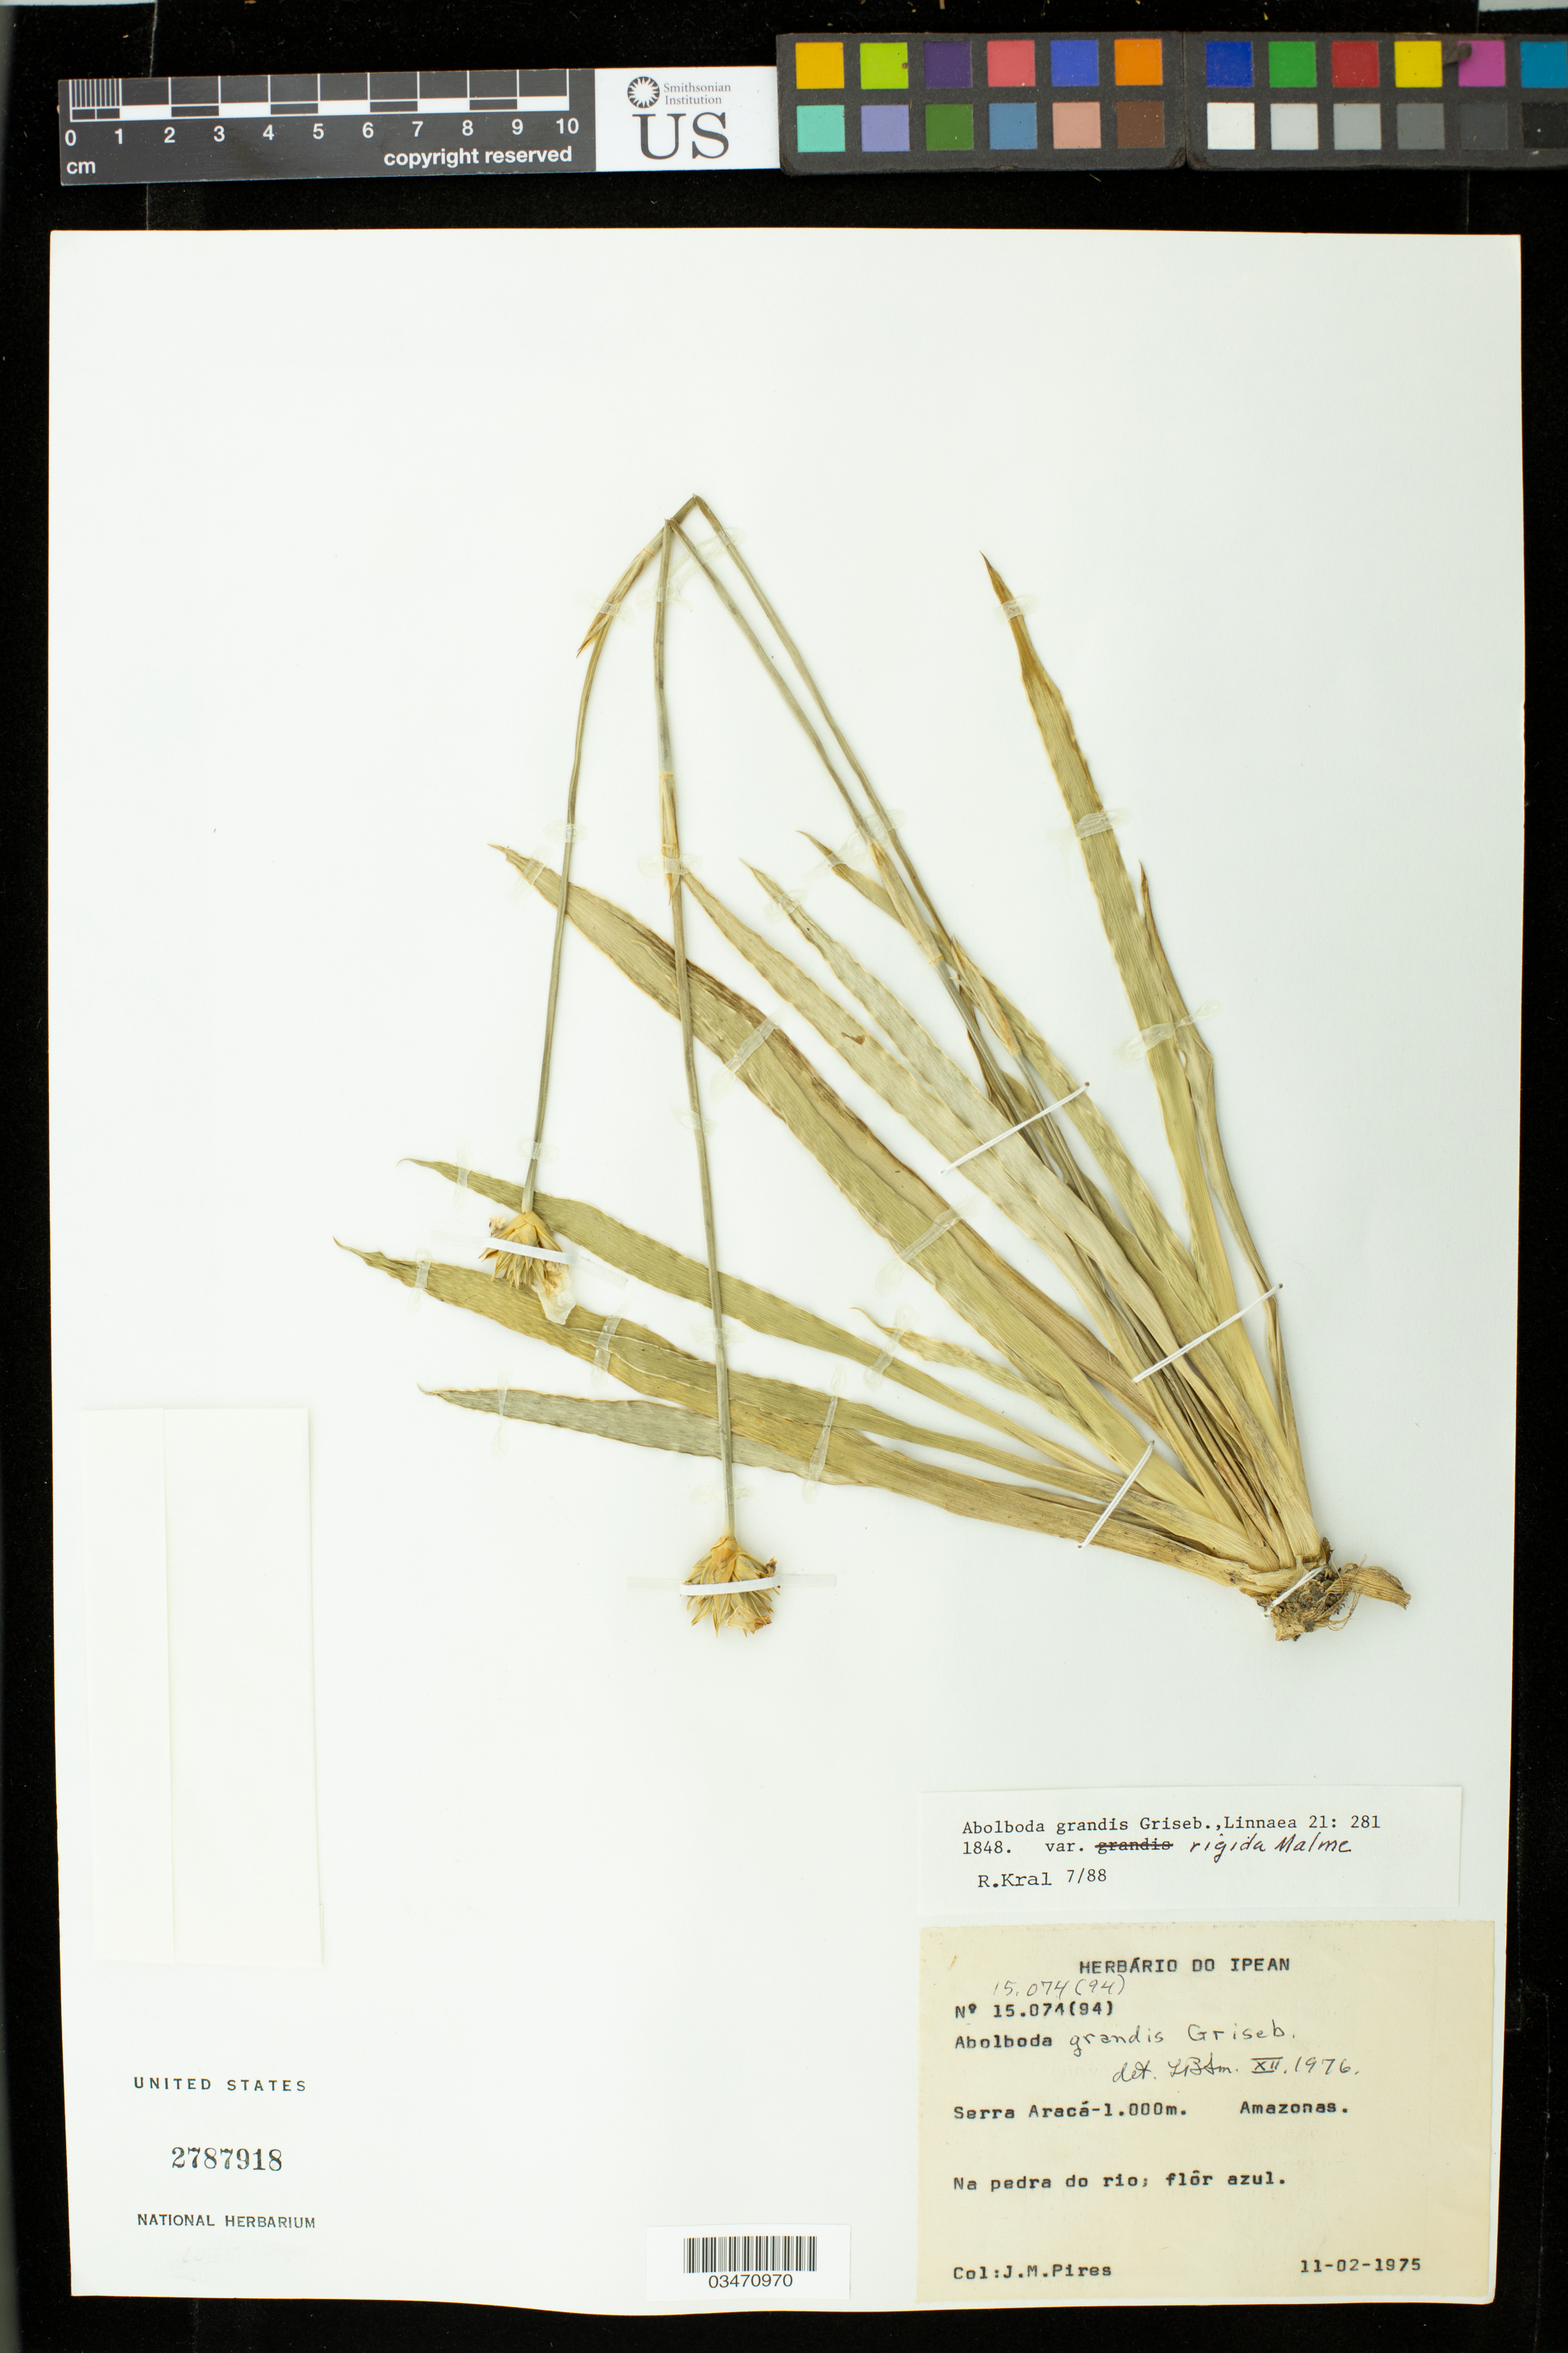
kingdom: Plantae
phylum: Tracheophyta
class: Liliopsida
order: Poales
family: Xyridaceae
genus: Abolboda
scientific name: Abolboda grandis var. rigida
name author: Malme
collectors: J. M. Pires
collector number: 15074(94)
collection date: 1975-02-11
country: Brazil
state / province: Amazonas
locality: Serra Aracá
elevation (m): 1000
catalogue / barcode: US 2787918